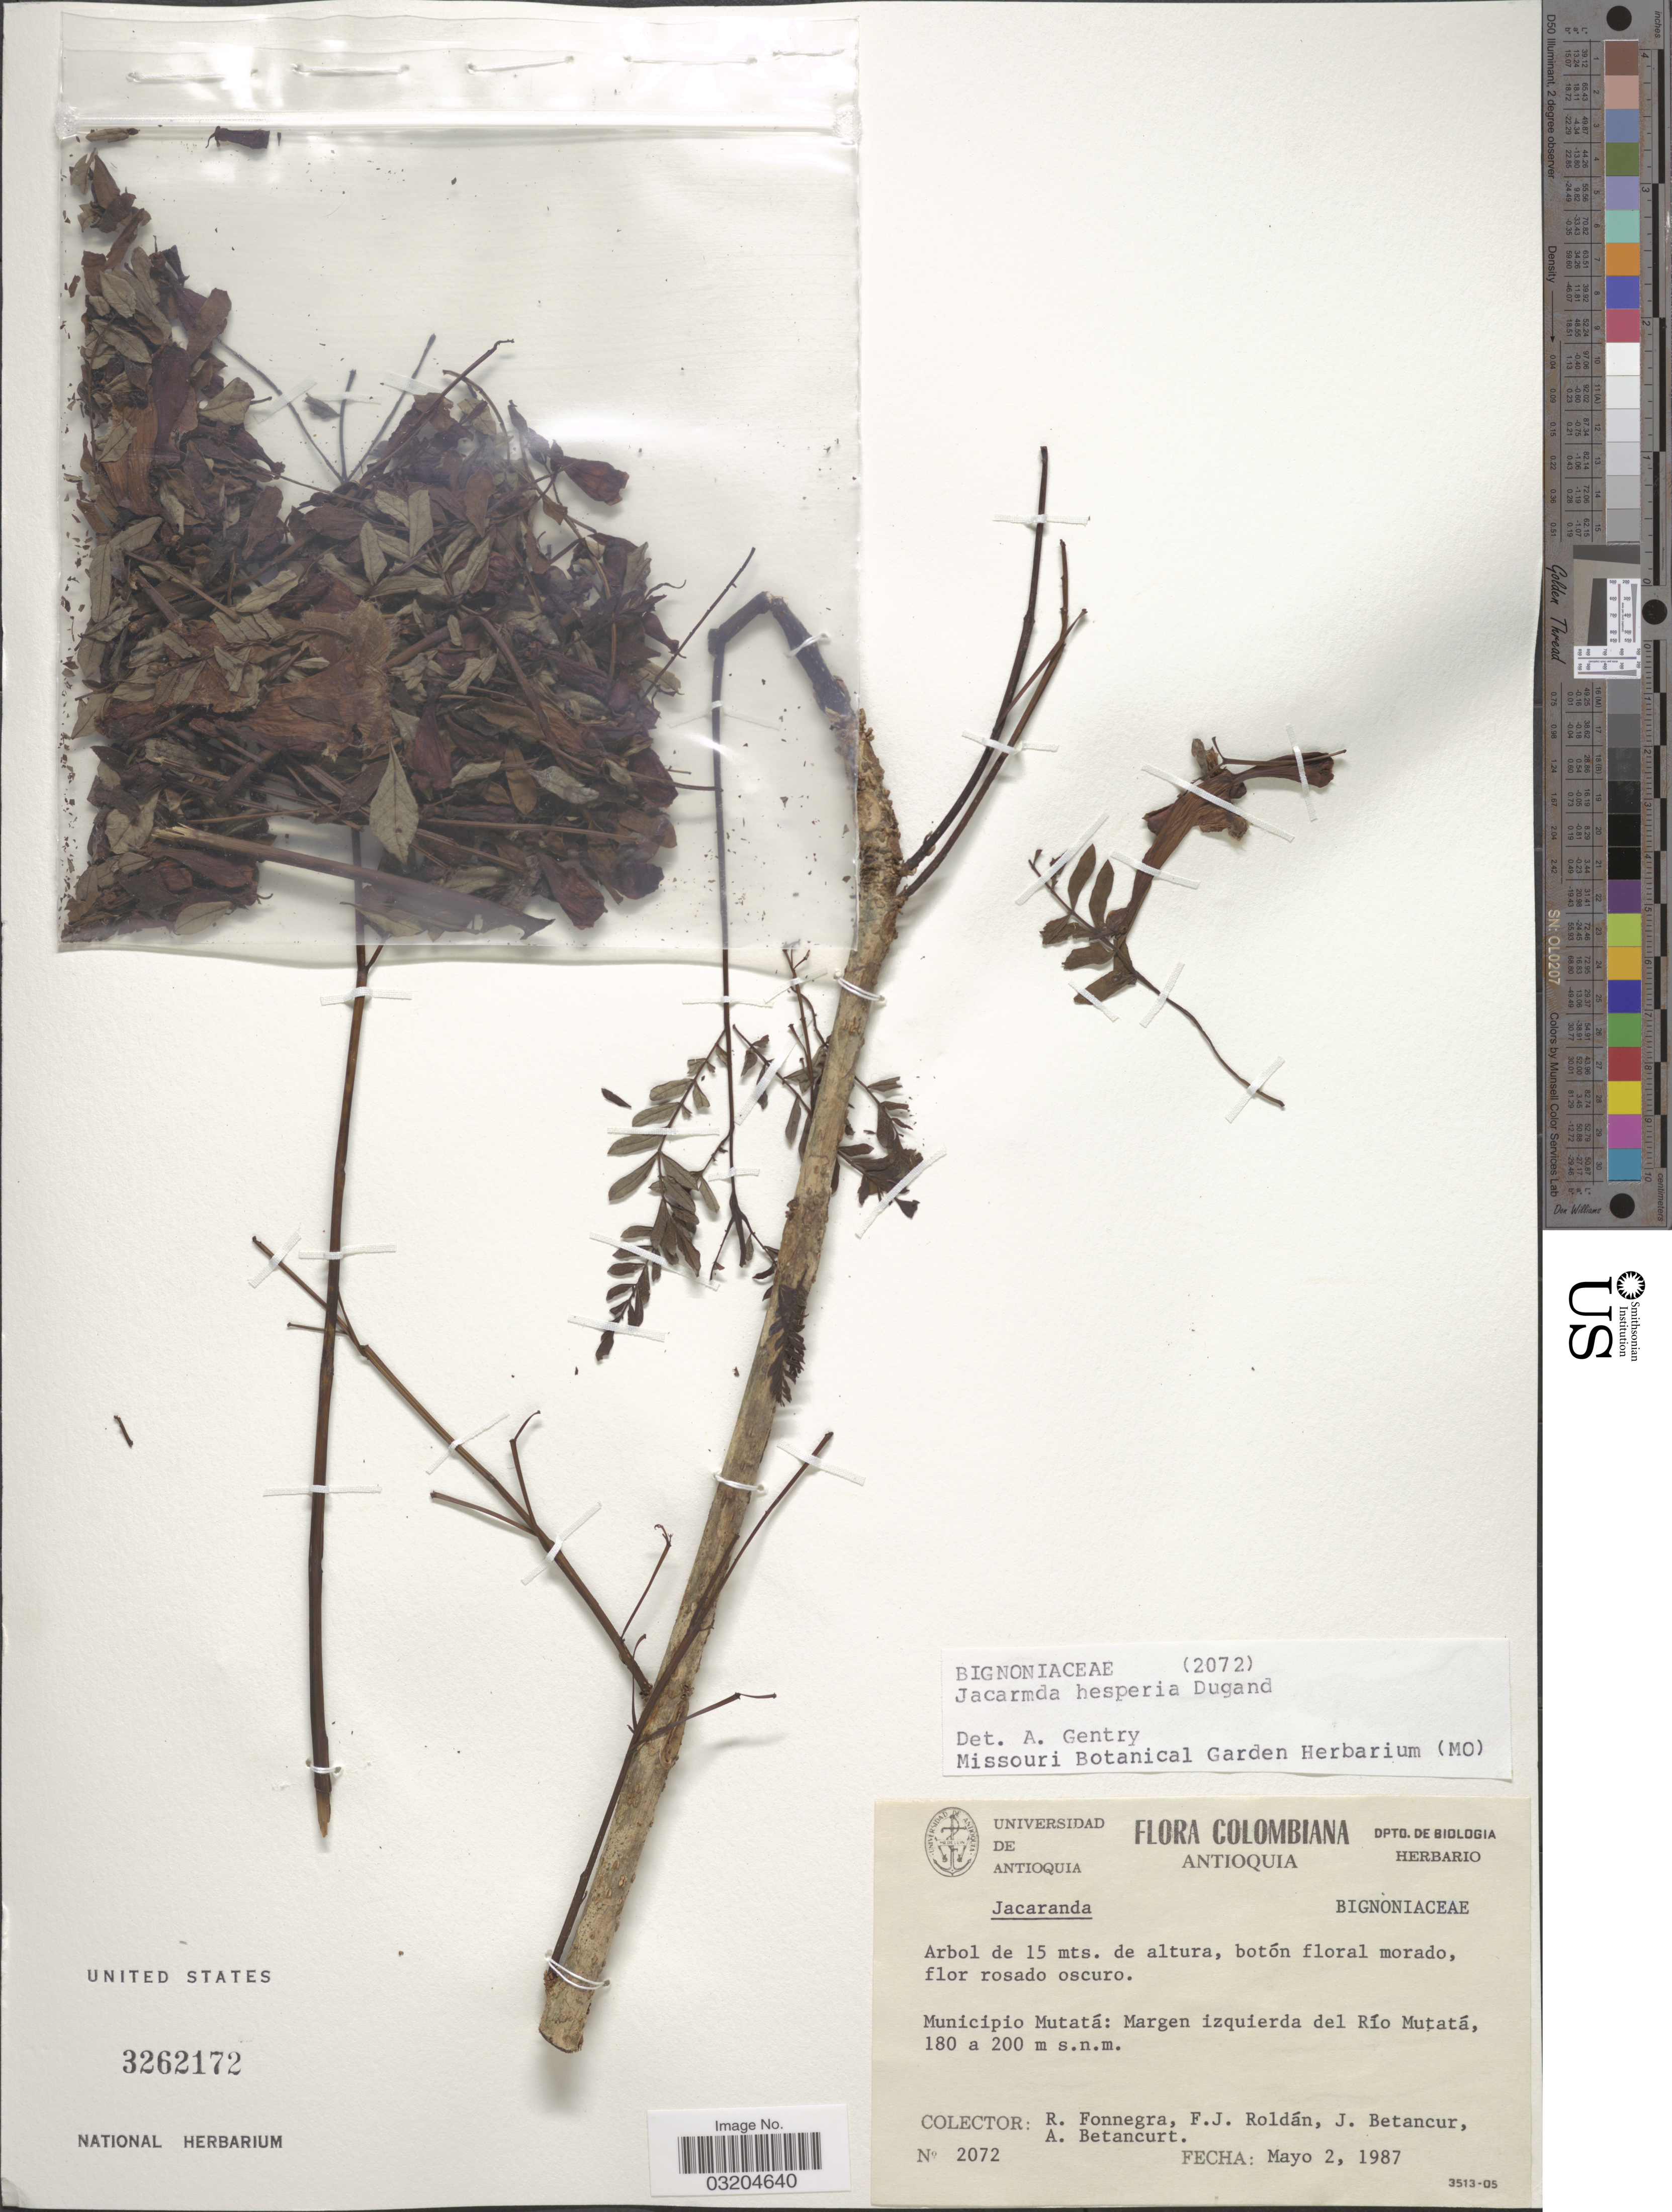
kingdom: Plantae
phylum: Tracheophyta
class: Magnoliopsida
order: Lamiales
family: Bignoniaceae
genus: Jacaranda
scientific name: Jacaranda hesperia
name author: Dugand G.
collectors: F. J. Roldán, J. Betancur & A. Betancurt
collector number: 2072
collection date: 1987-05-02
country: Colombia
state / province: Antioquia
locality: Municipio Mutatá: Margen izquierda del Río Mutatá.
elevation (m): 180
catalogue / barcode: US 3262172